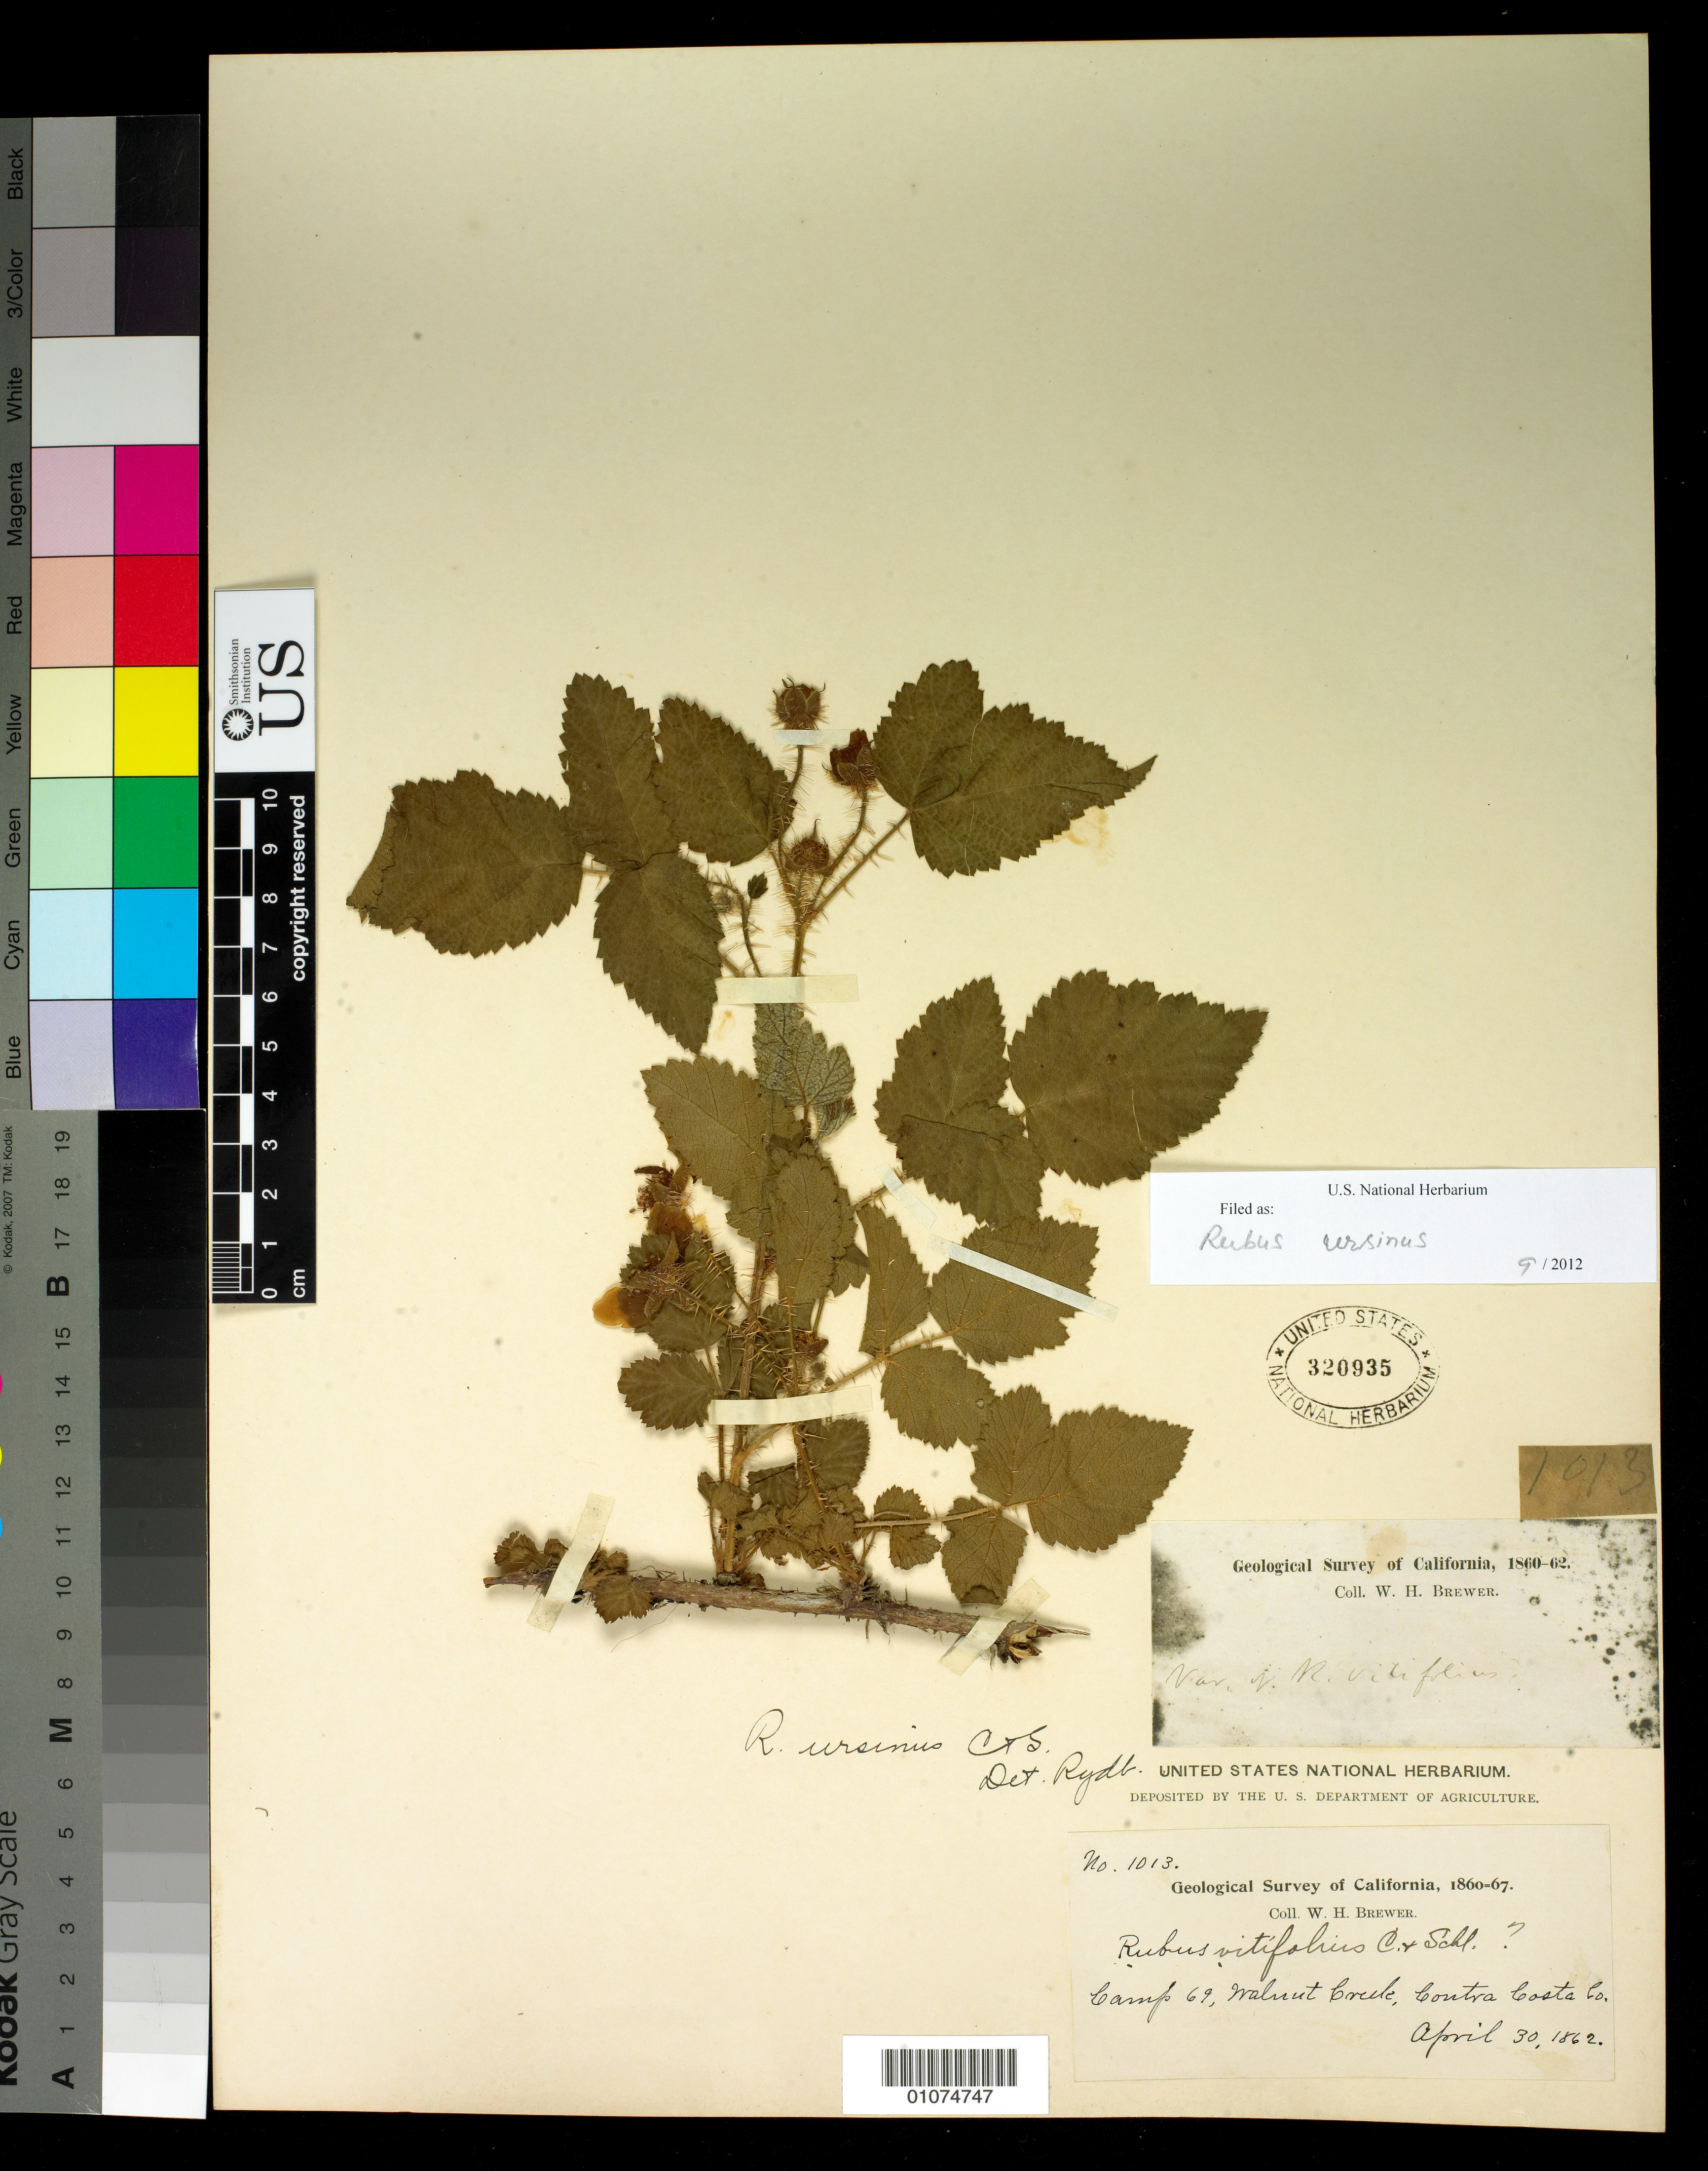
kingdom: Plantae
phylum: Tracheophyta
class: Magnoliopsida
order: Rosales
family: Rosaceae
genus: Rubus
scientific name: Rubus ursinus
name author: (Schltdl.) Cham.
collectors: W. H. Brewer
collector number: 1013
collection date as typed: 30 Apr 1862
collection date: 1862-04-30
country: United States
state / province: California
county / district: Contra Costa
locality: Camp 69, Walnut Creek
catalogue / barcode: US 32935